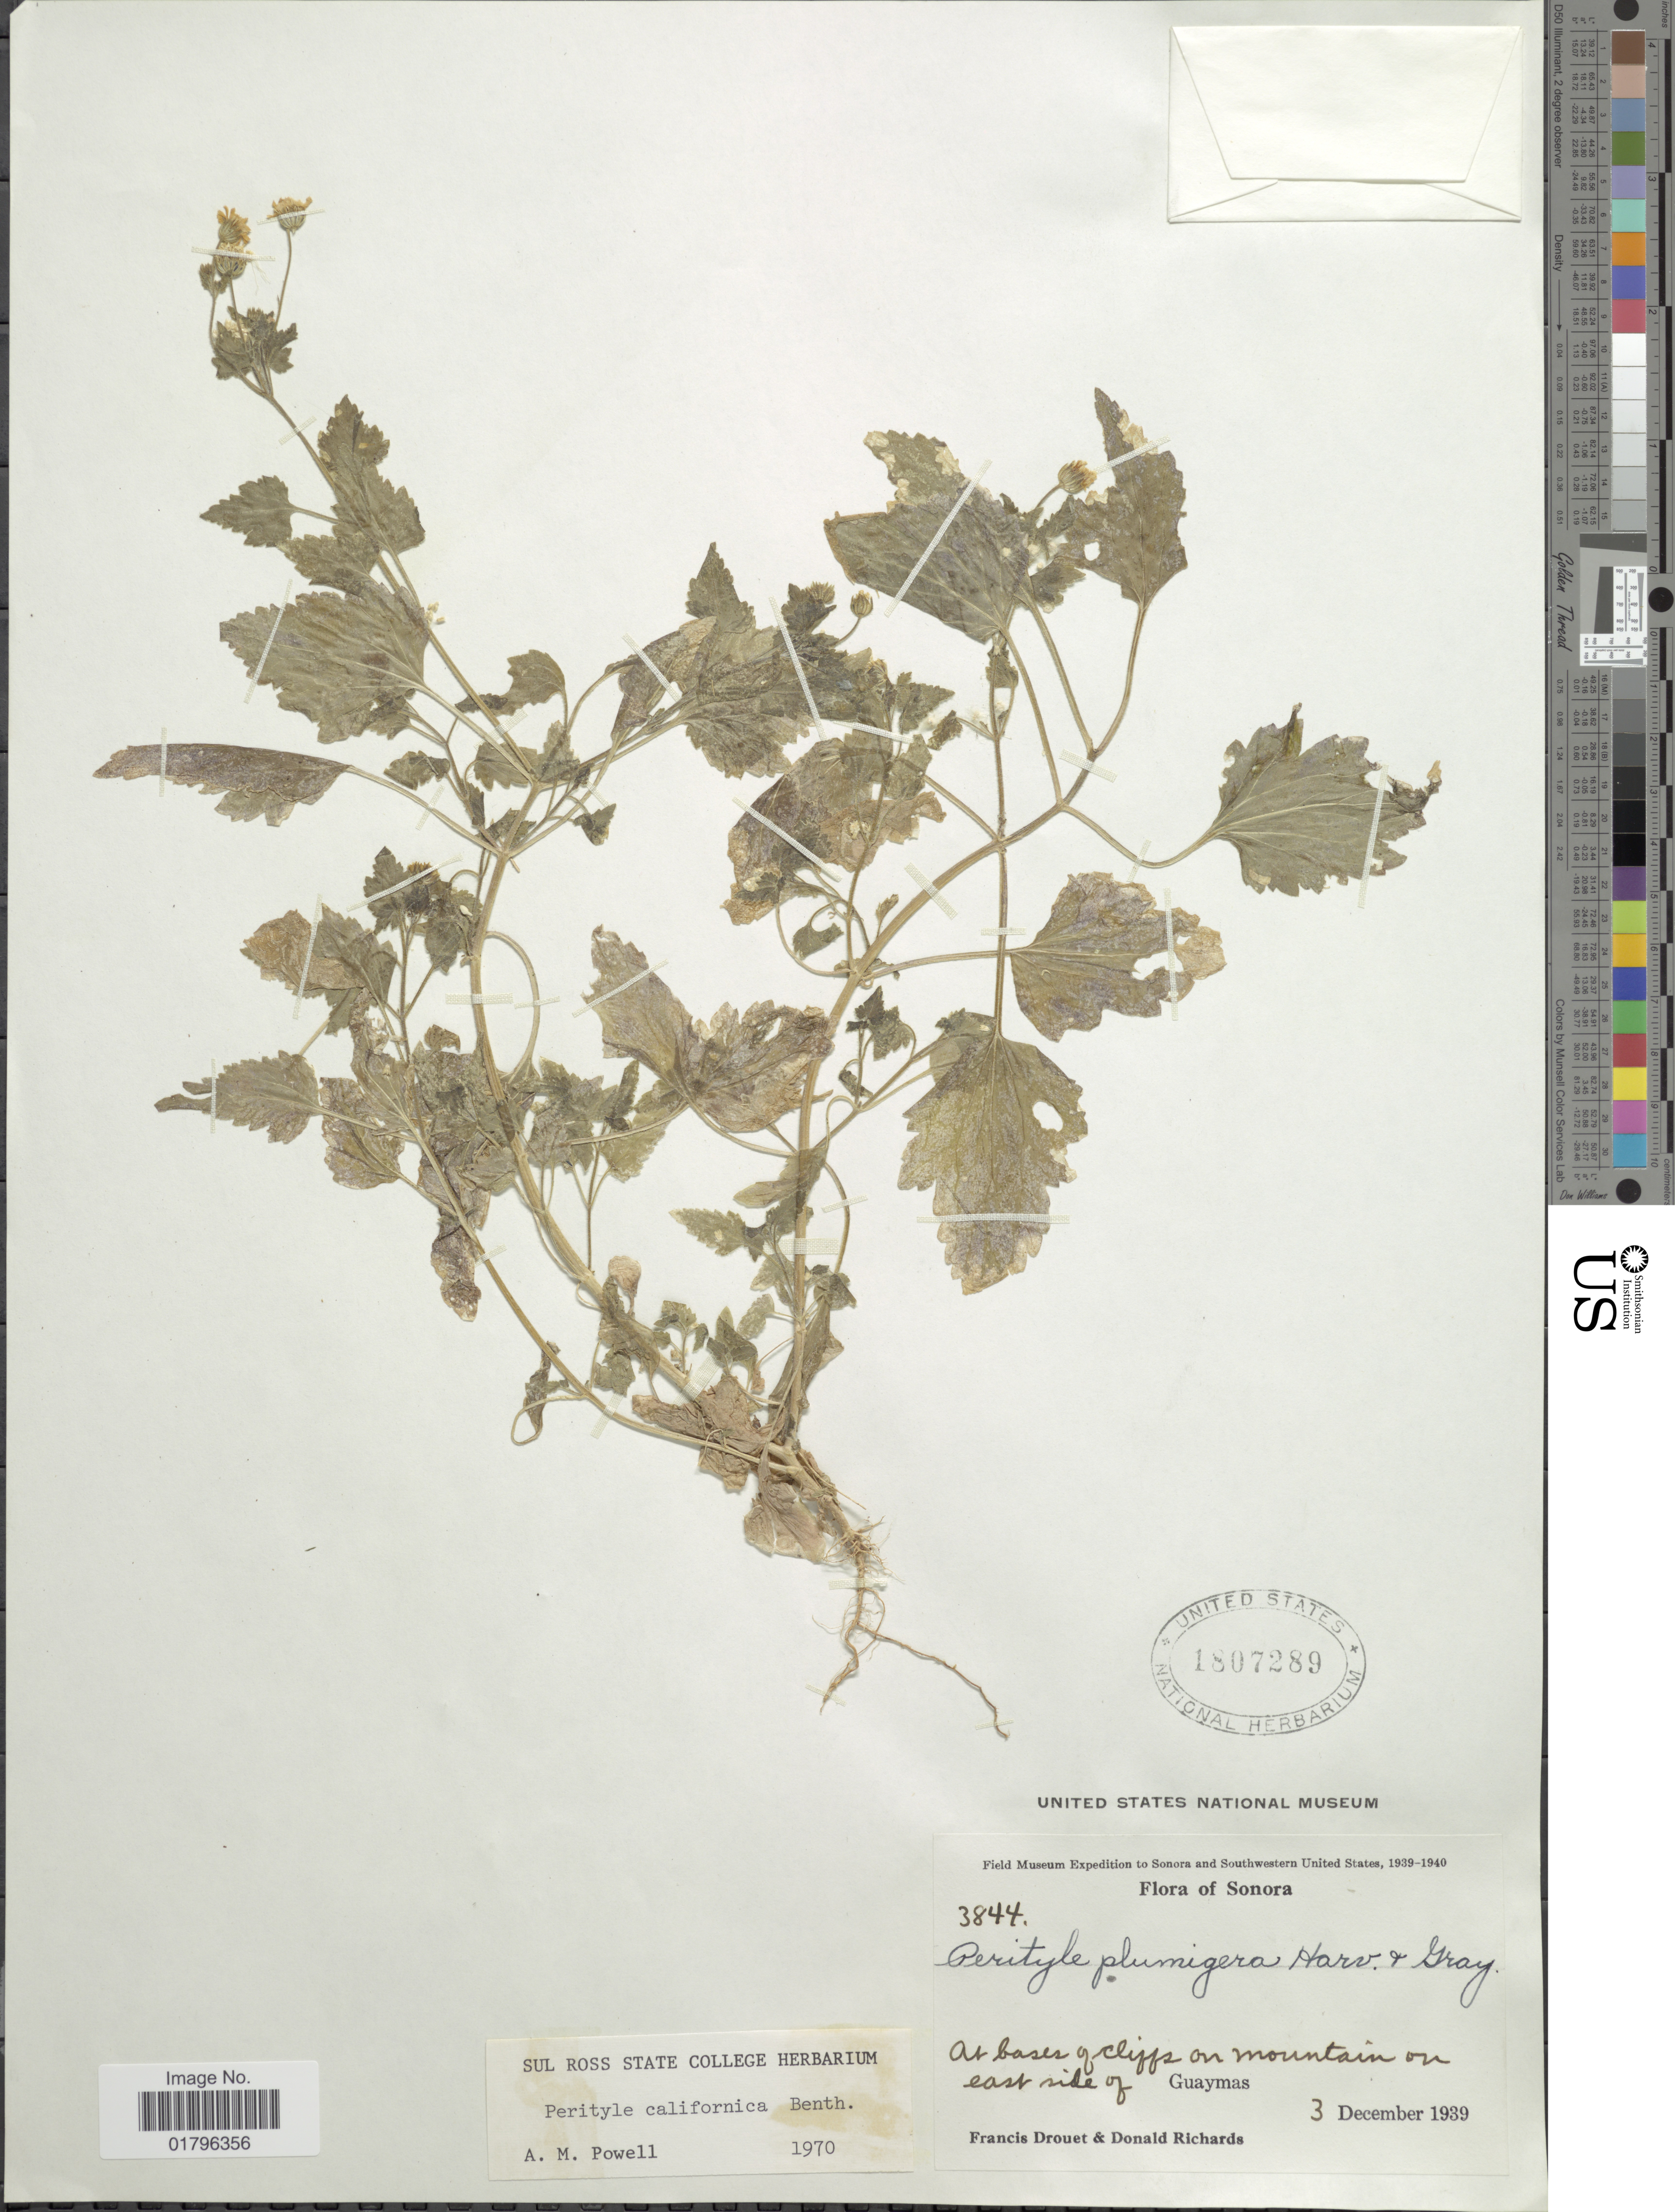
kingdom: Plantae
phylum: Tracheophyta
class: Magnoliopsida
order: Asterales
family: Asteraceae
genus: Perityle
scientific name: Perityle californica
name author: Benth.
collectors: F. E. Drouet & D. Richards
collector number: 3844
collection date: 1939-12-03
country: Mexico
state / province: Sonora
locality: Mountains on east side of Guaymas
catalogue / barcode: US 1807289